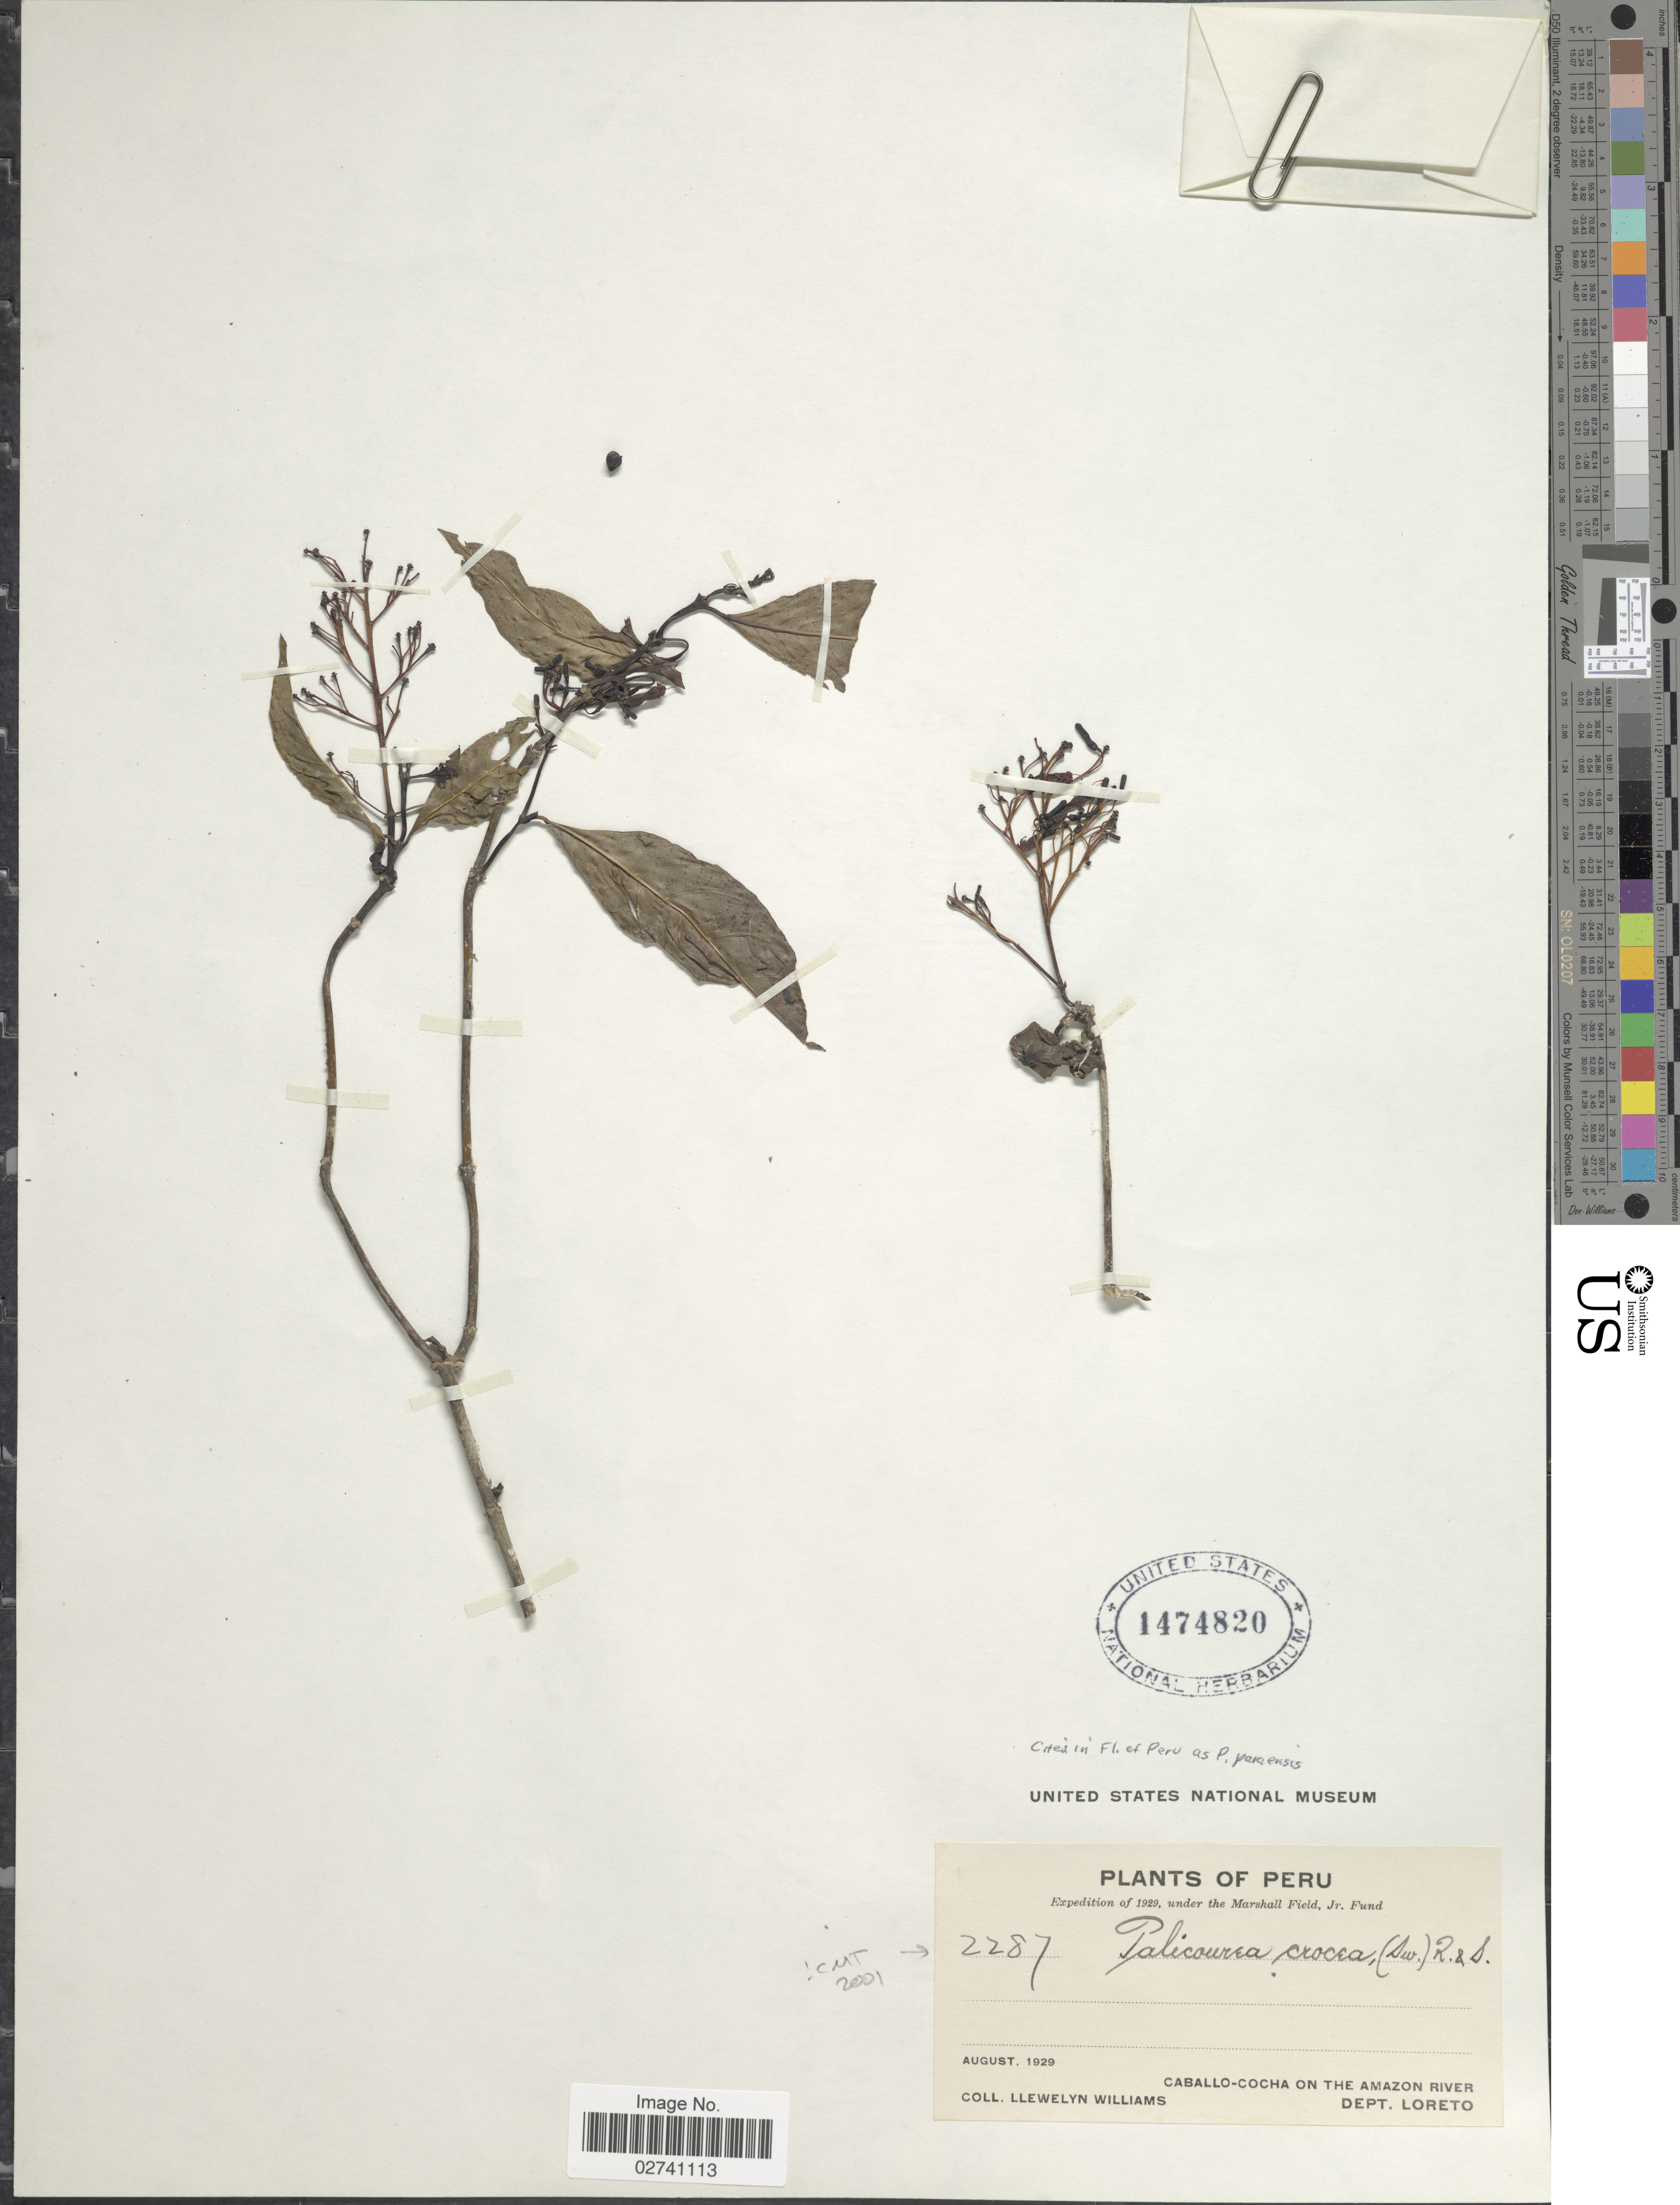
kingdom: Plantae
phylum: Tracheophyta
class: Magnoliopsida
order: Gentianales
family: Rubiaceae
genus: Palicourea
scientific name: Palicourea crocea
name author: (Sw.) Schult.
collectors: Ll. Williams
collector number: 2287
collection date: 1929-08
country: Peru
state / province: Loreto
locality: Caballo-Cocha on the Amazon River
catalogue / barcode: US 1474820